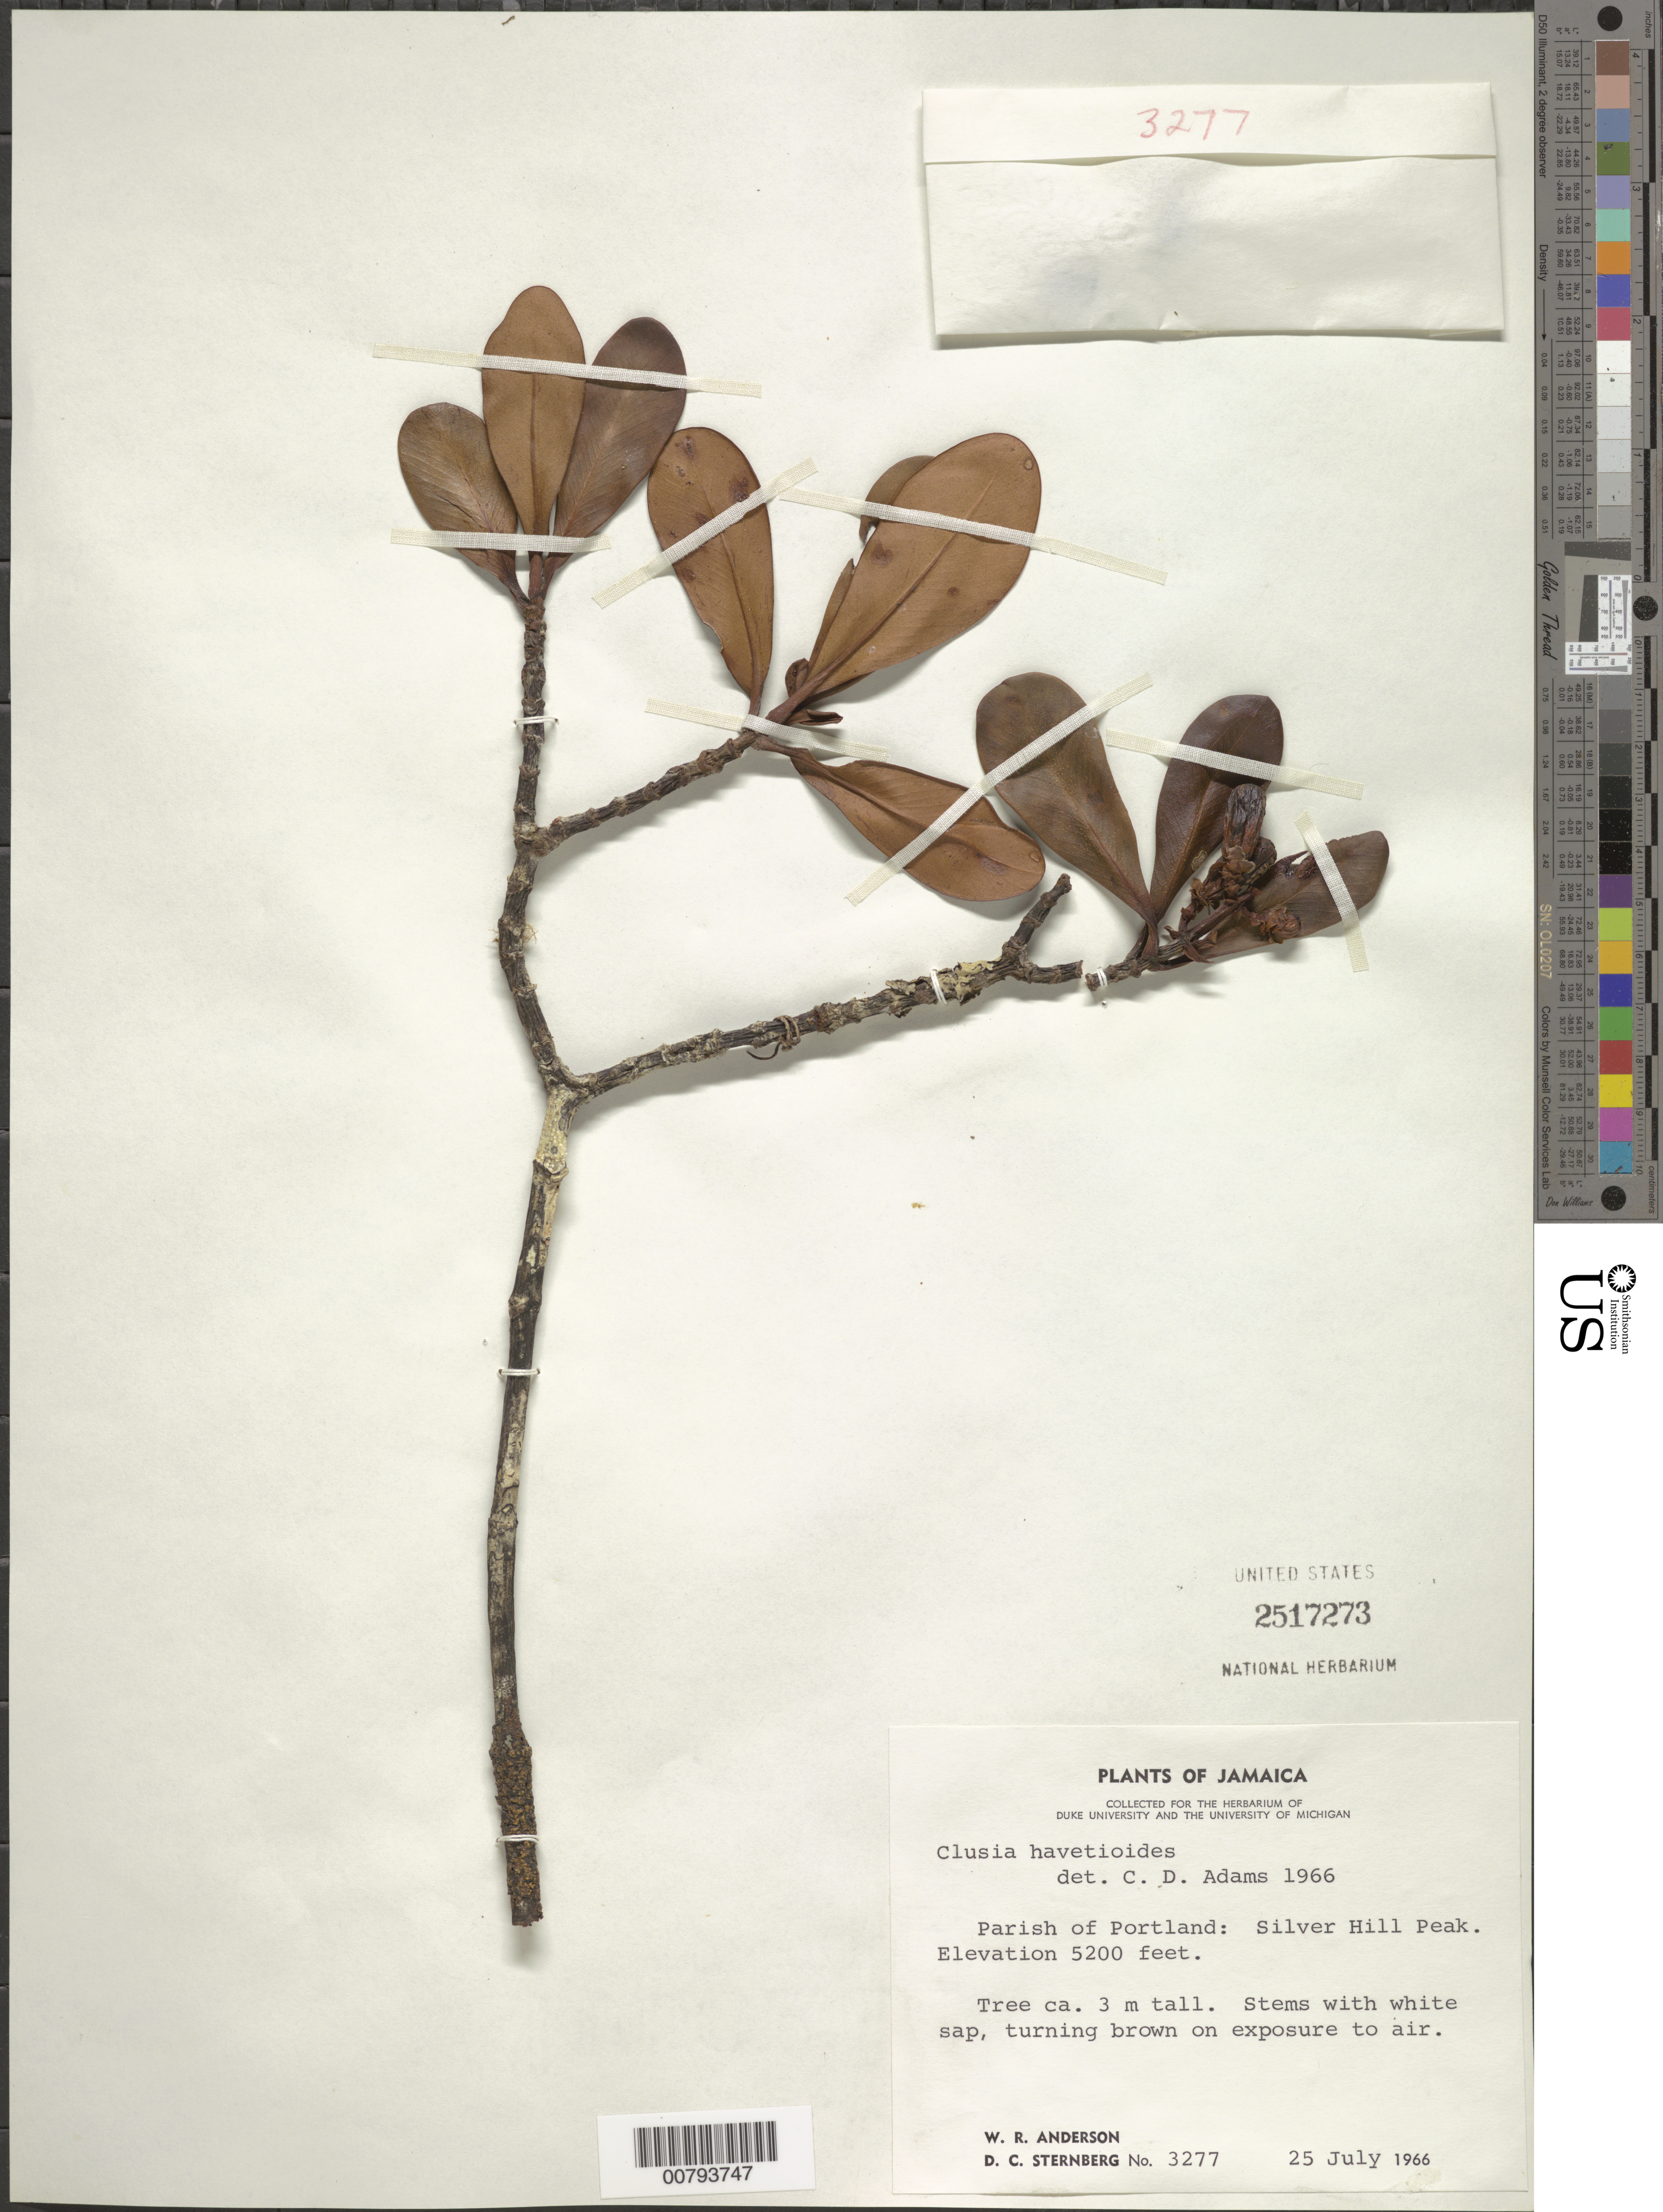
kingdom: Plantae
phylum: Tracheophyta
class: Magnoliopsida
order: Malpighiales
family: Clusiaceae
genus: Clusia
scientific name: Clusia havetioides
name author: (Griseb.) Planch. & Triana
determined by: Adams, C. D.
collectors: W. R. Anderson & D. Sternberg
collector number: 3277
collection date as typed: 25 Jul 1966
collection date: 1966-07-25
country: Jamaica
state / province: Portland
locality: Silver Hill Peak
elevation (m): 1585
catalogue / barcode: US 2517273